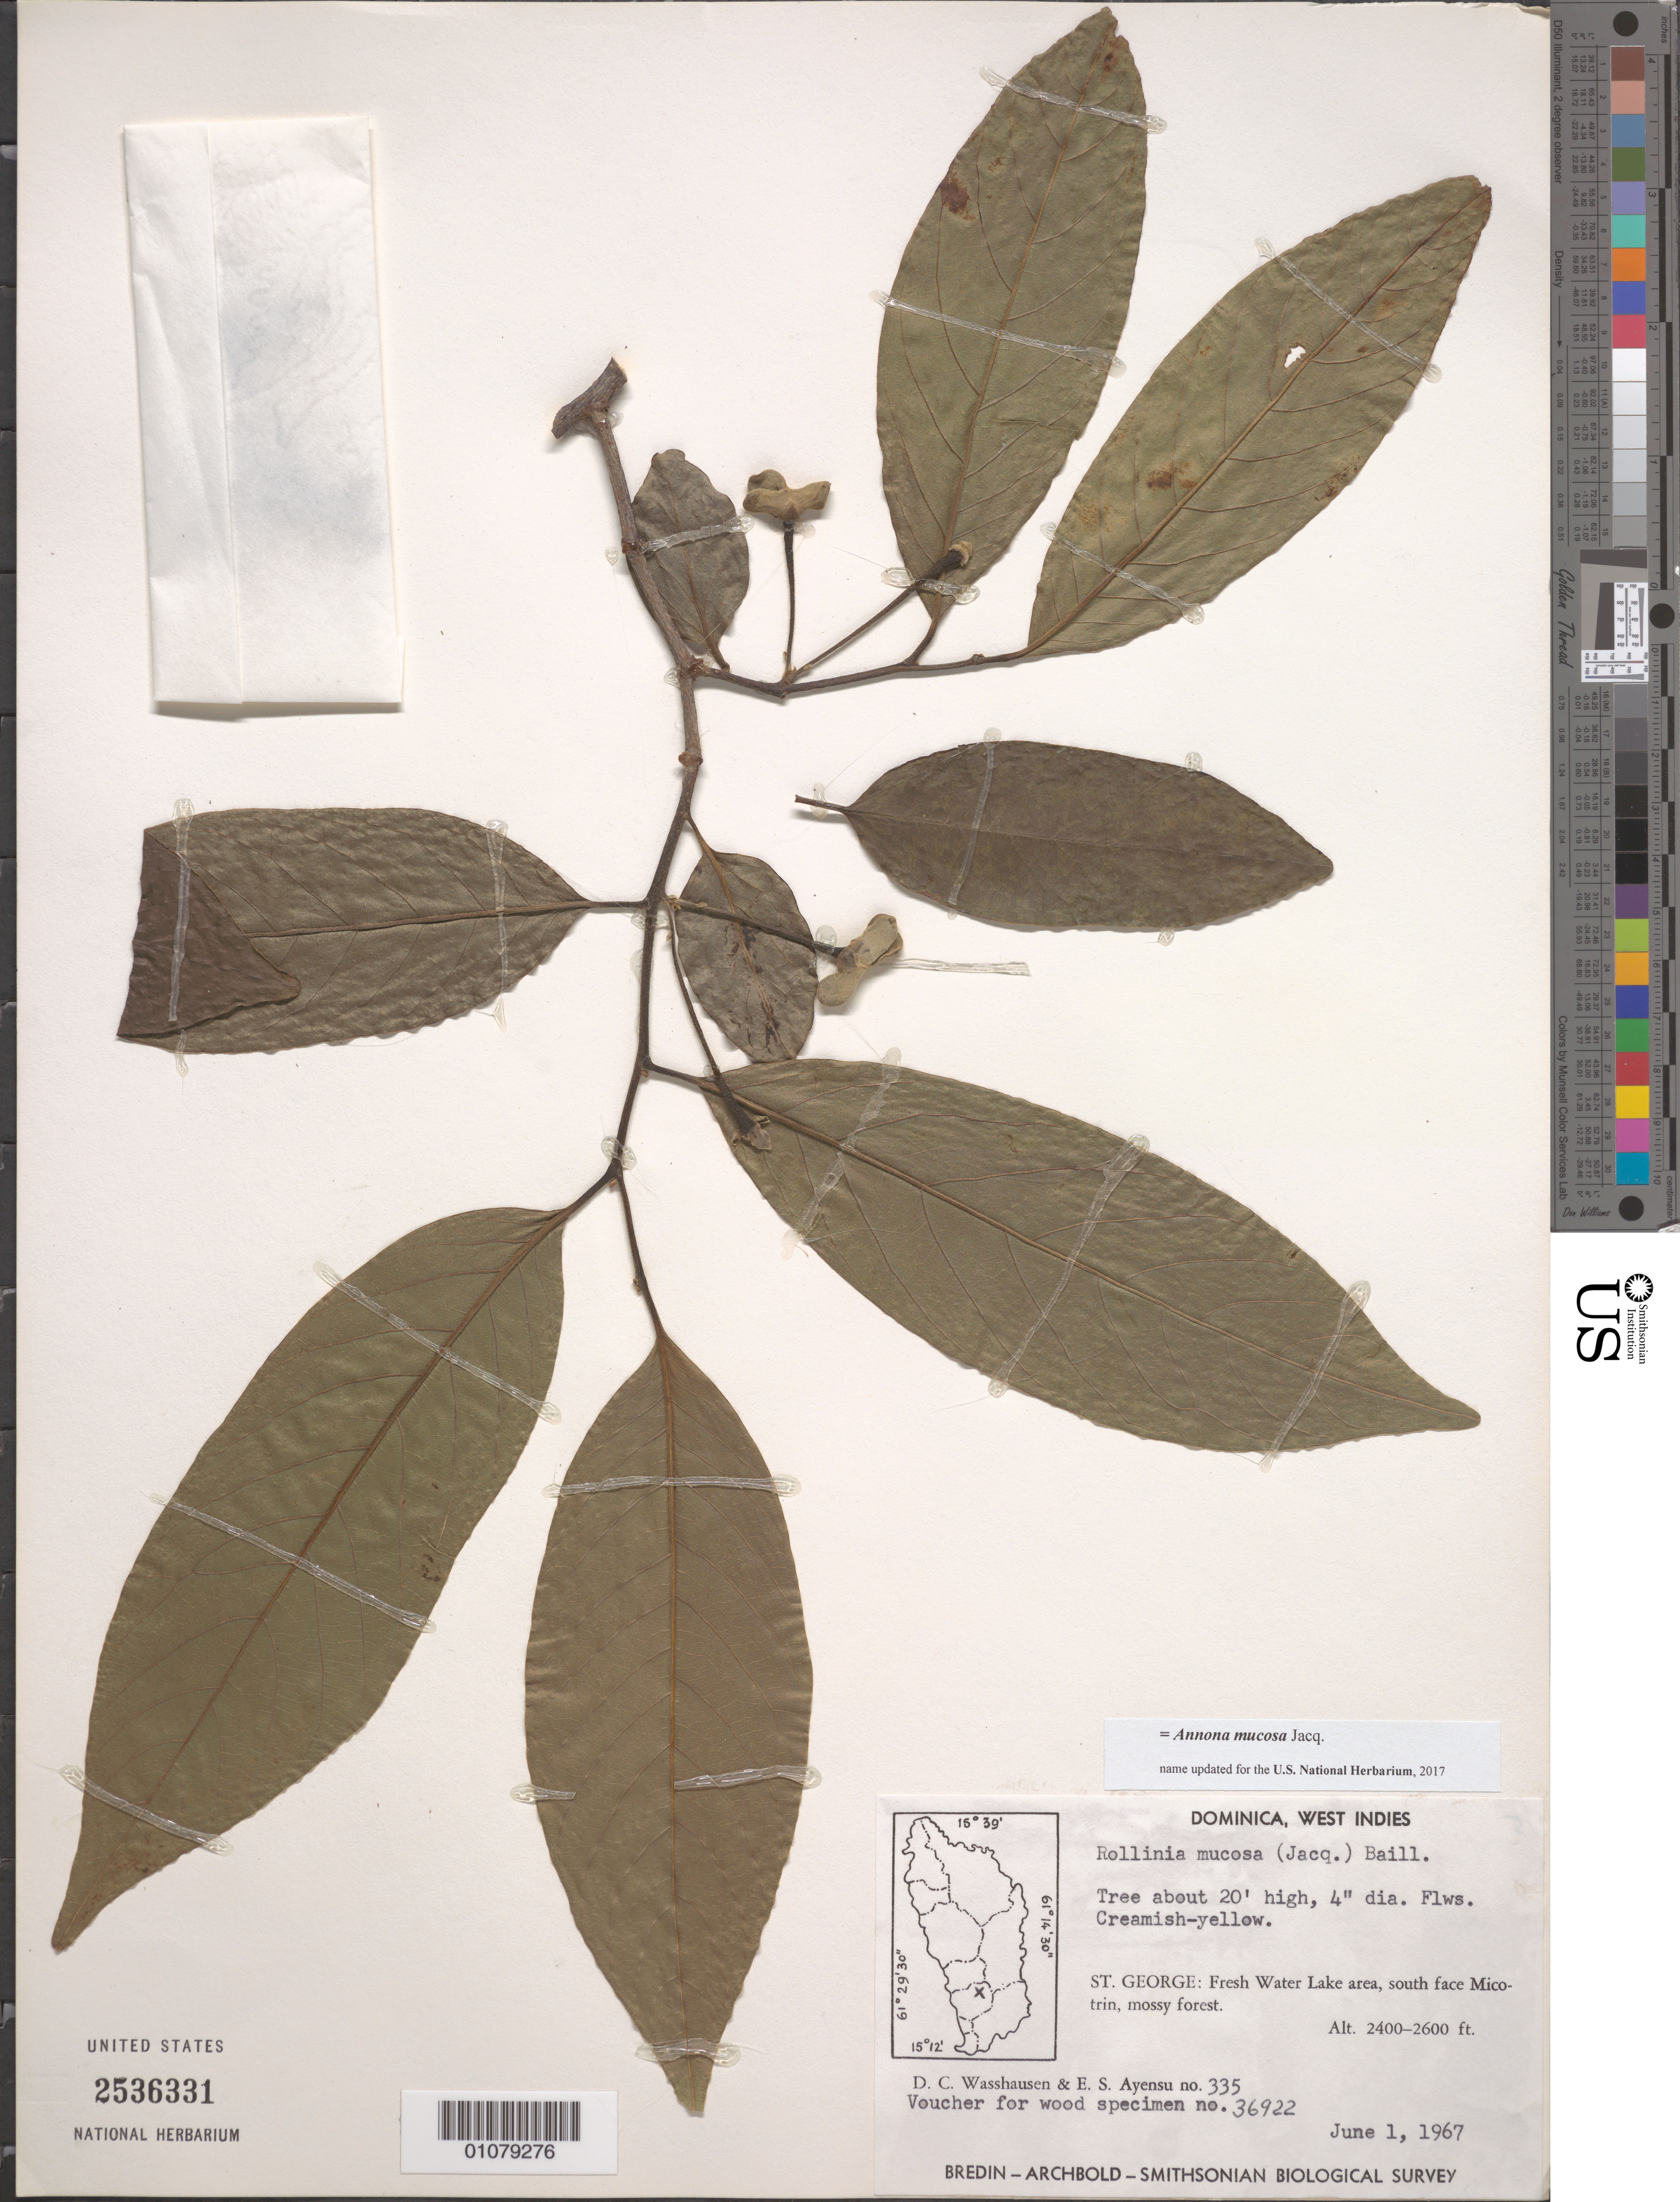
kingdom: Plantae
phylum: Tracheophyta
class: Magnoliopsida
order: Magnoliales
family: Annonaceae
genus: Annona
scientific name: Annona mucosa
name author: Jacq.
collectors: D. C. Wasshausen & E. S. Ayensu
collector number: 335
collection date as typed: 01 Jun 1967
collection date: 1967-06-01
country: Dominica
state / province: St. George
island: Dominica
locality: St. George: Fresh Water Lake area, south face Micotrin, mossy forest.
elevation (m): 732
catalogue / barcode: US 2536331